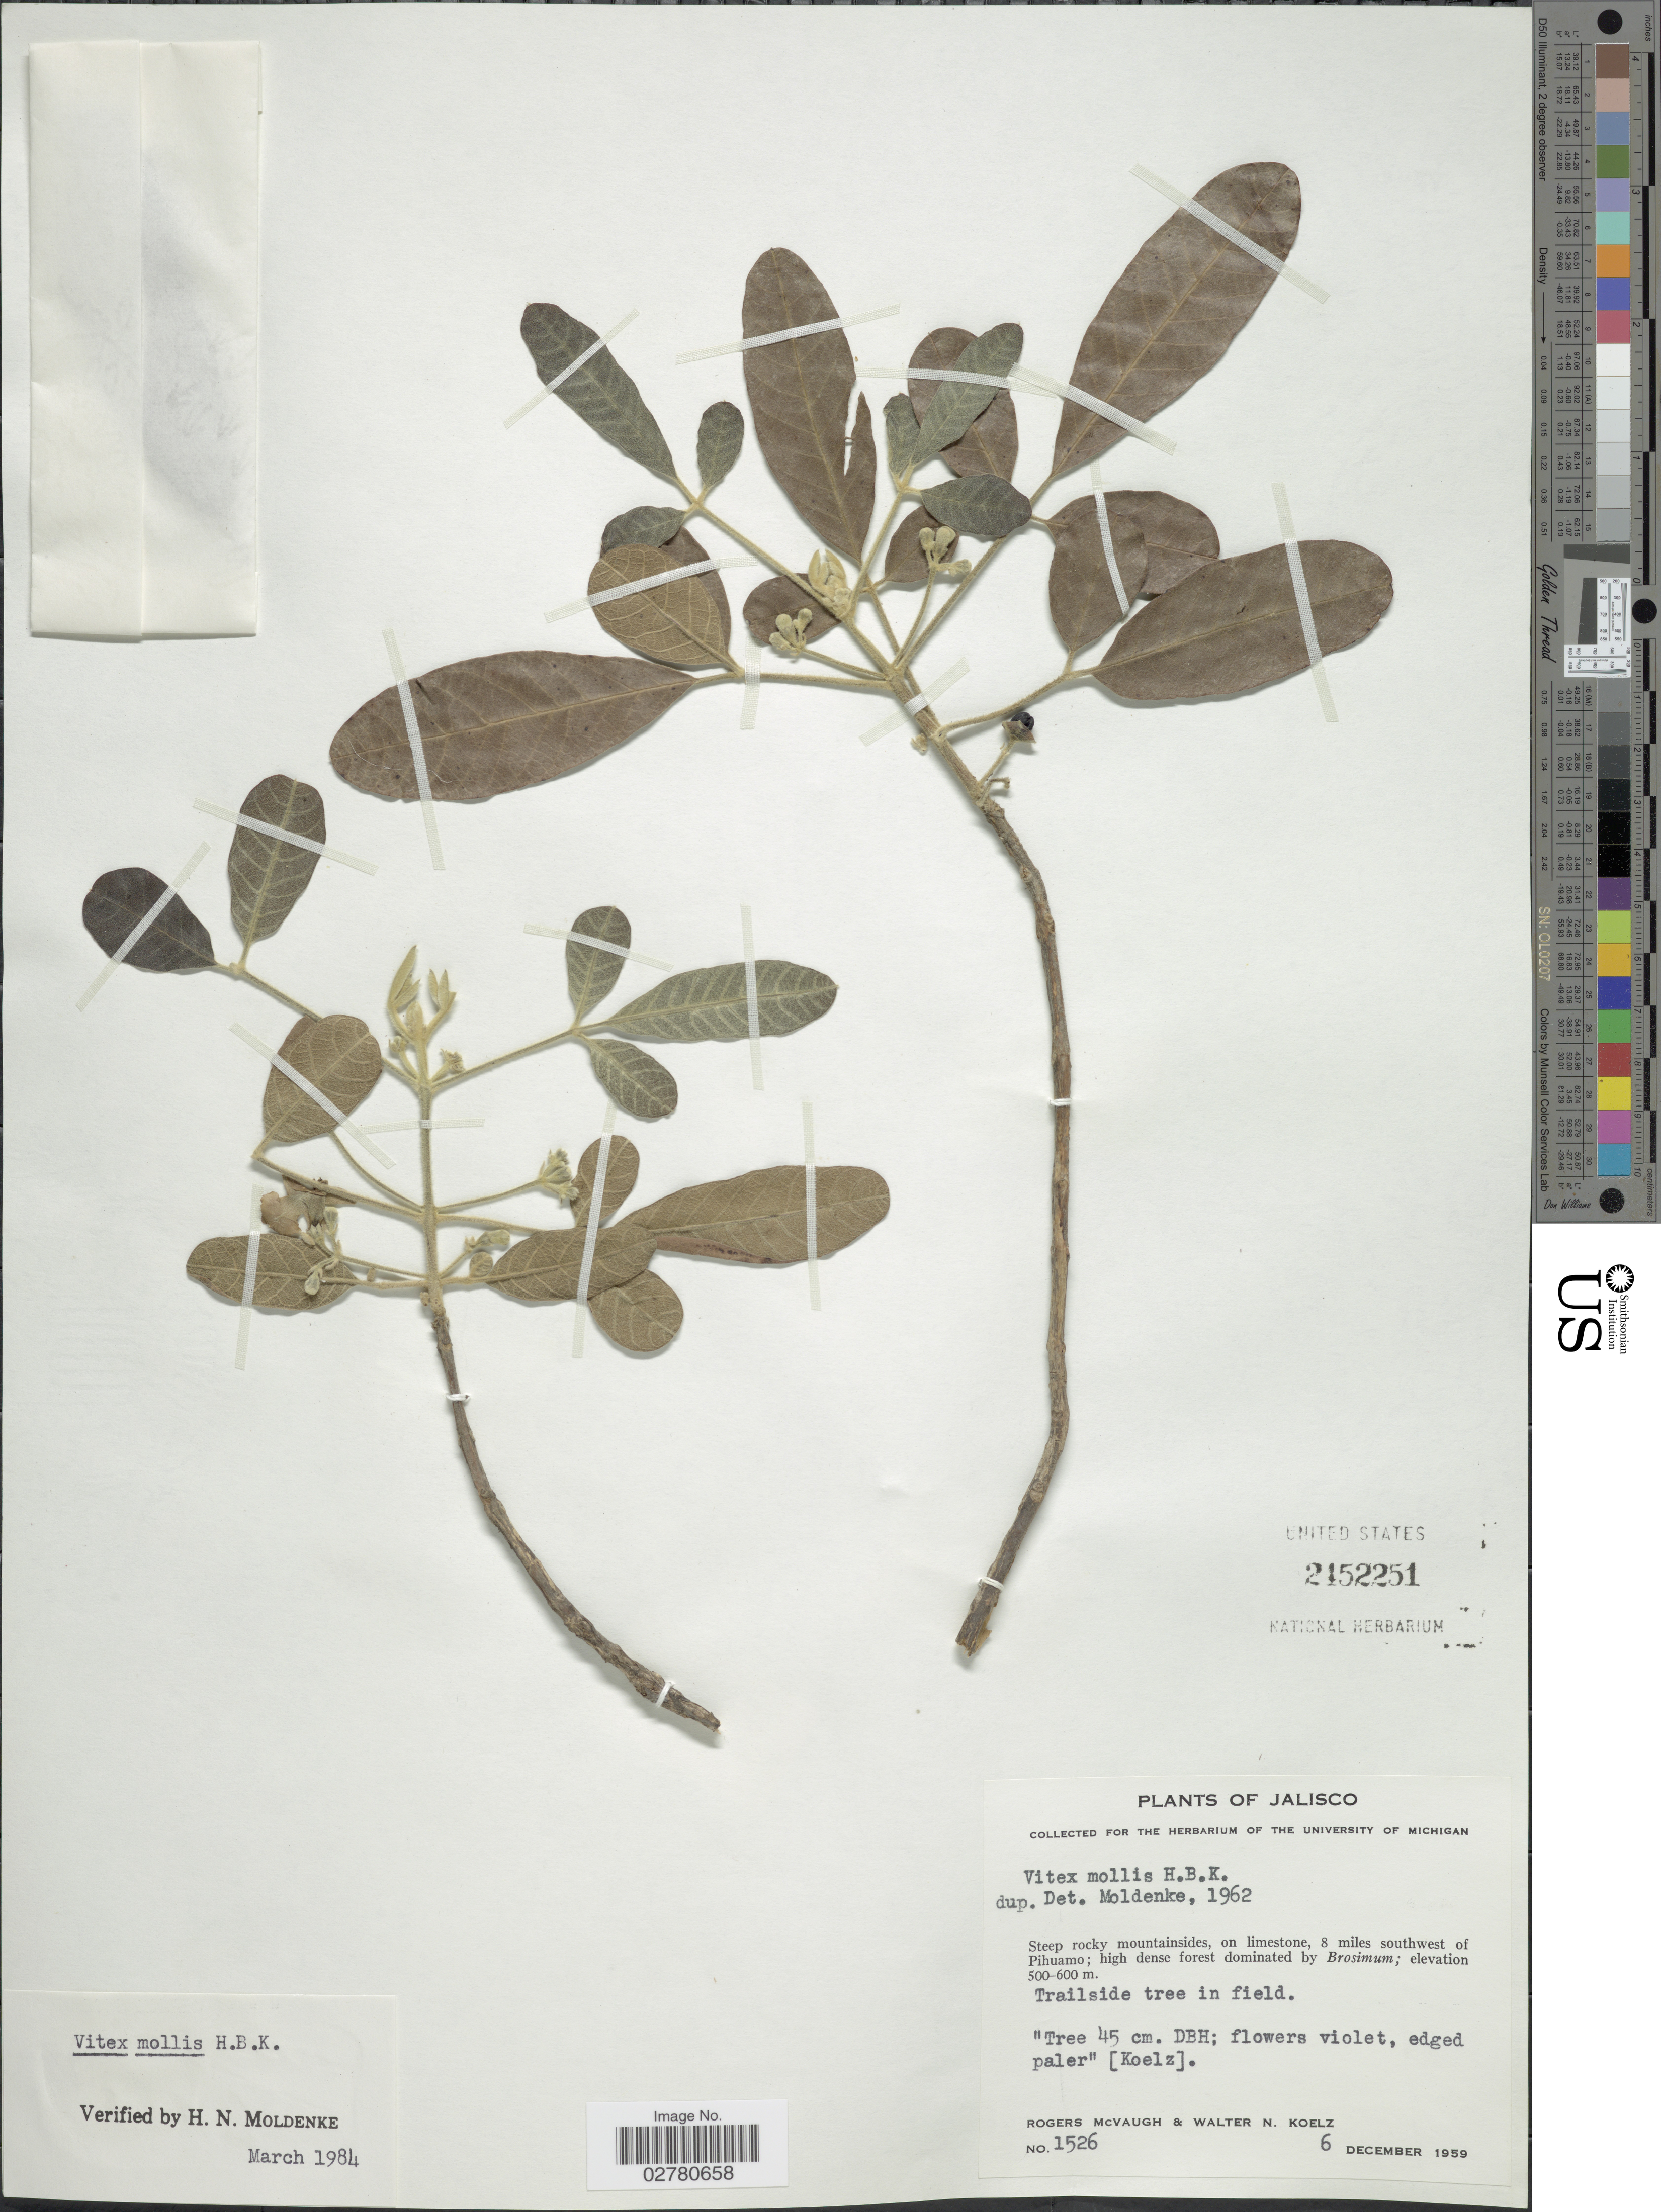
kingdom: Plantae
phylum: Tracheophyta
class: Magnoliopsida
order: Lamiales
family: Lamiaceae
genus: Vitex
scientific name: Vitex mollis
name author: Kunth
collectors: R. McVaugh & W. N. Koelz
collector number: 1526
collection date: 1959-12-06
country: Mexico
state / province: Jalisco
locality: Steep rocky mountainsides, on limestone, 8 miles southwest of Pihuano.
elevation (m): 500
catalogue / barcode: US 2152251